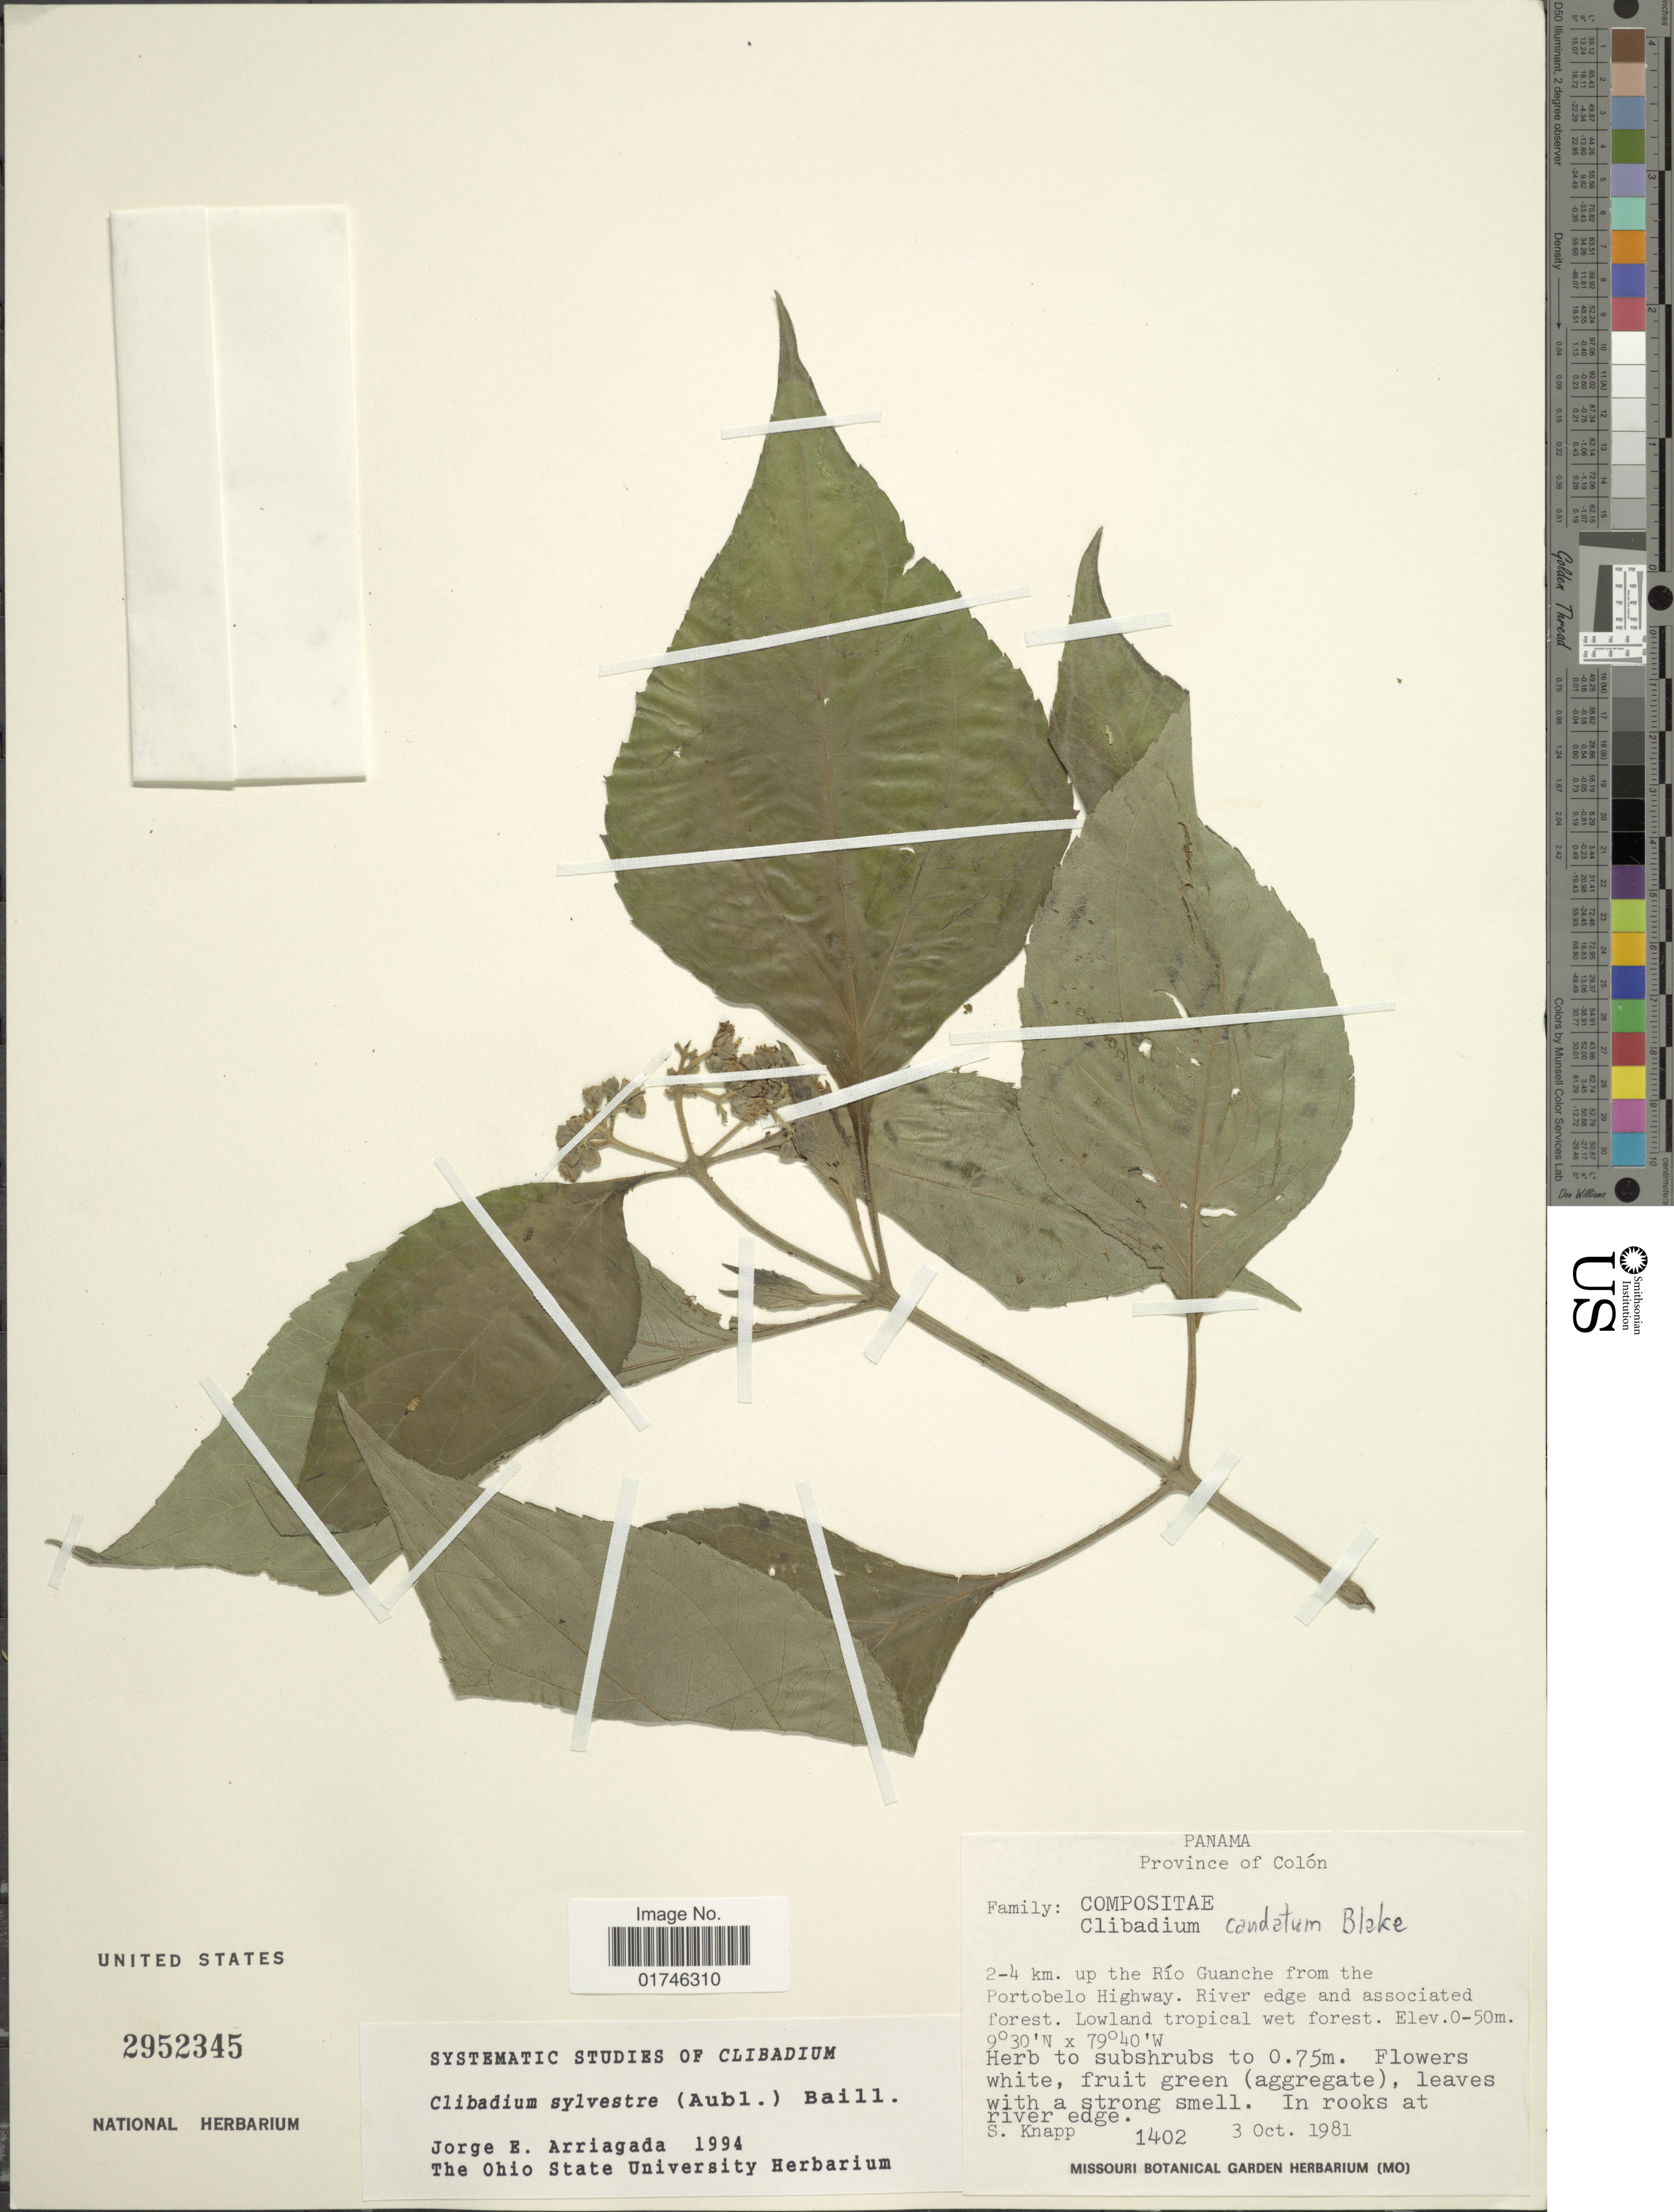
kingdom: Plantae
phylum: Tracheophyta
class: Magnoliopsida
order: Asterales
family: Asteraceae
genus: Clibadium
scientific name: Clibadium sylvestre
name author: (Aubl.) Baill.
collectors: S. Knapp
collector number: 1402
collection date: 1981-10-03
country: Panama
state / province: Colón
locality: Province of Colon. 2-4 km. up the Rio Guanche from the Portobelo Highway. River edge and associated forest.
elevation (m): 0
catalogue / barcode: US 2952345